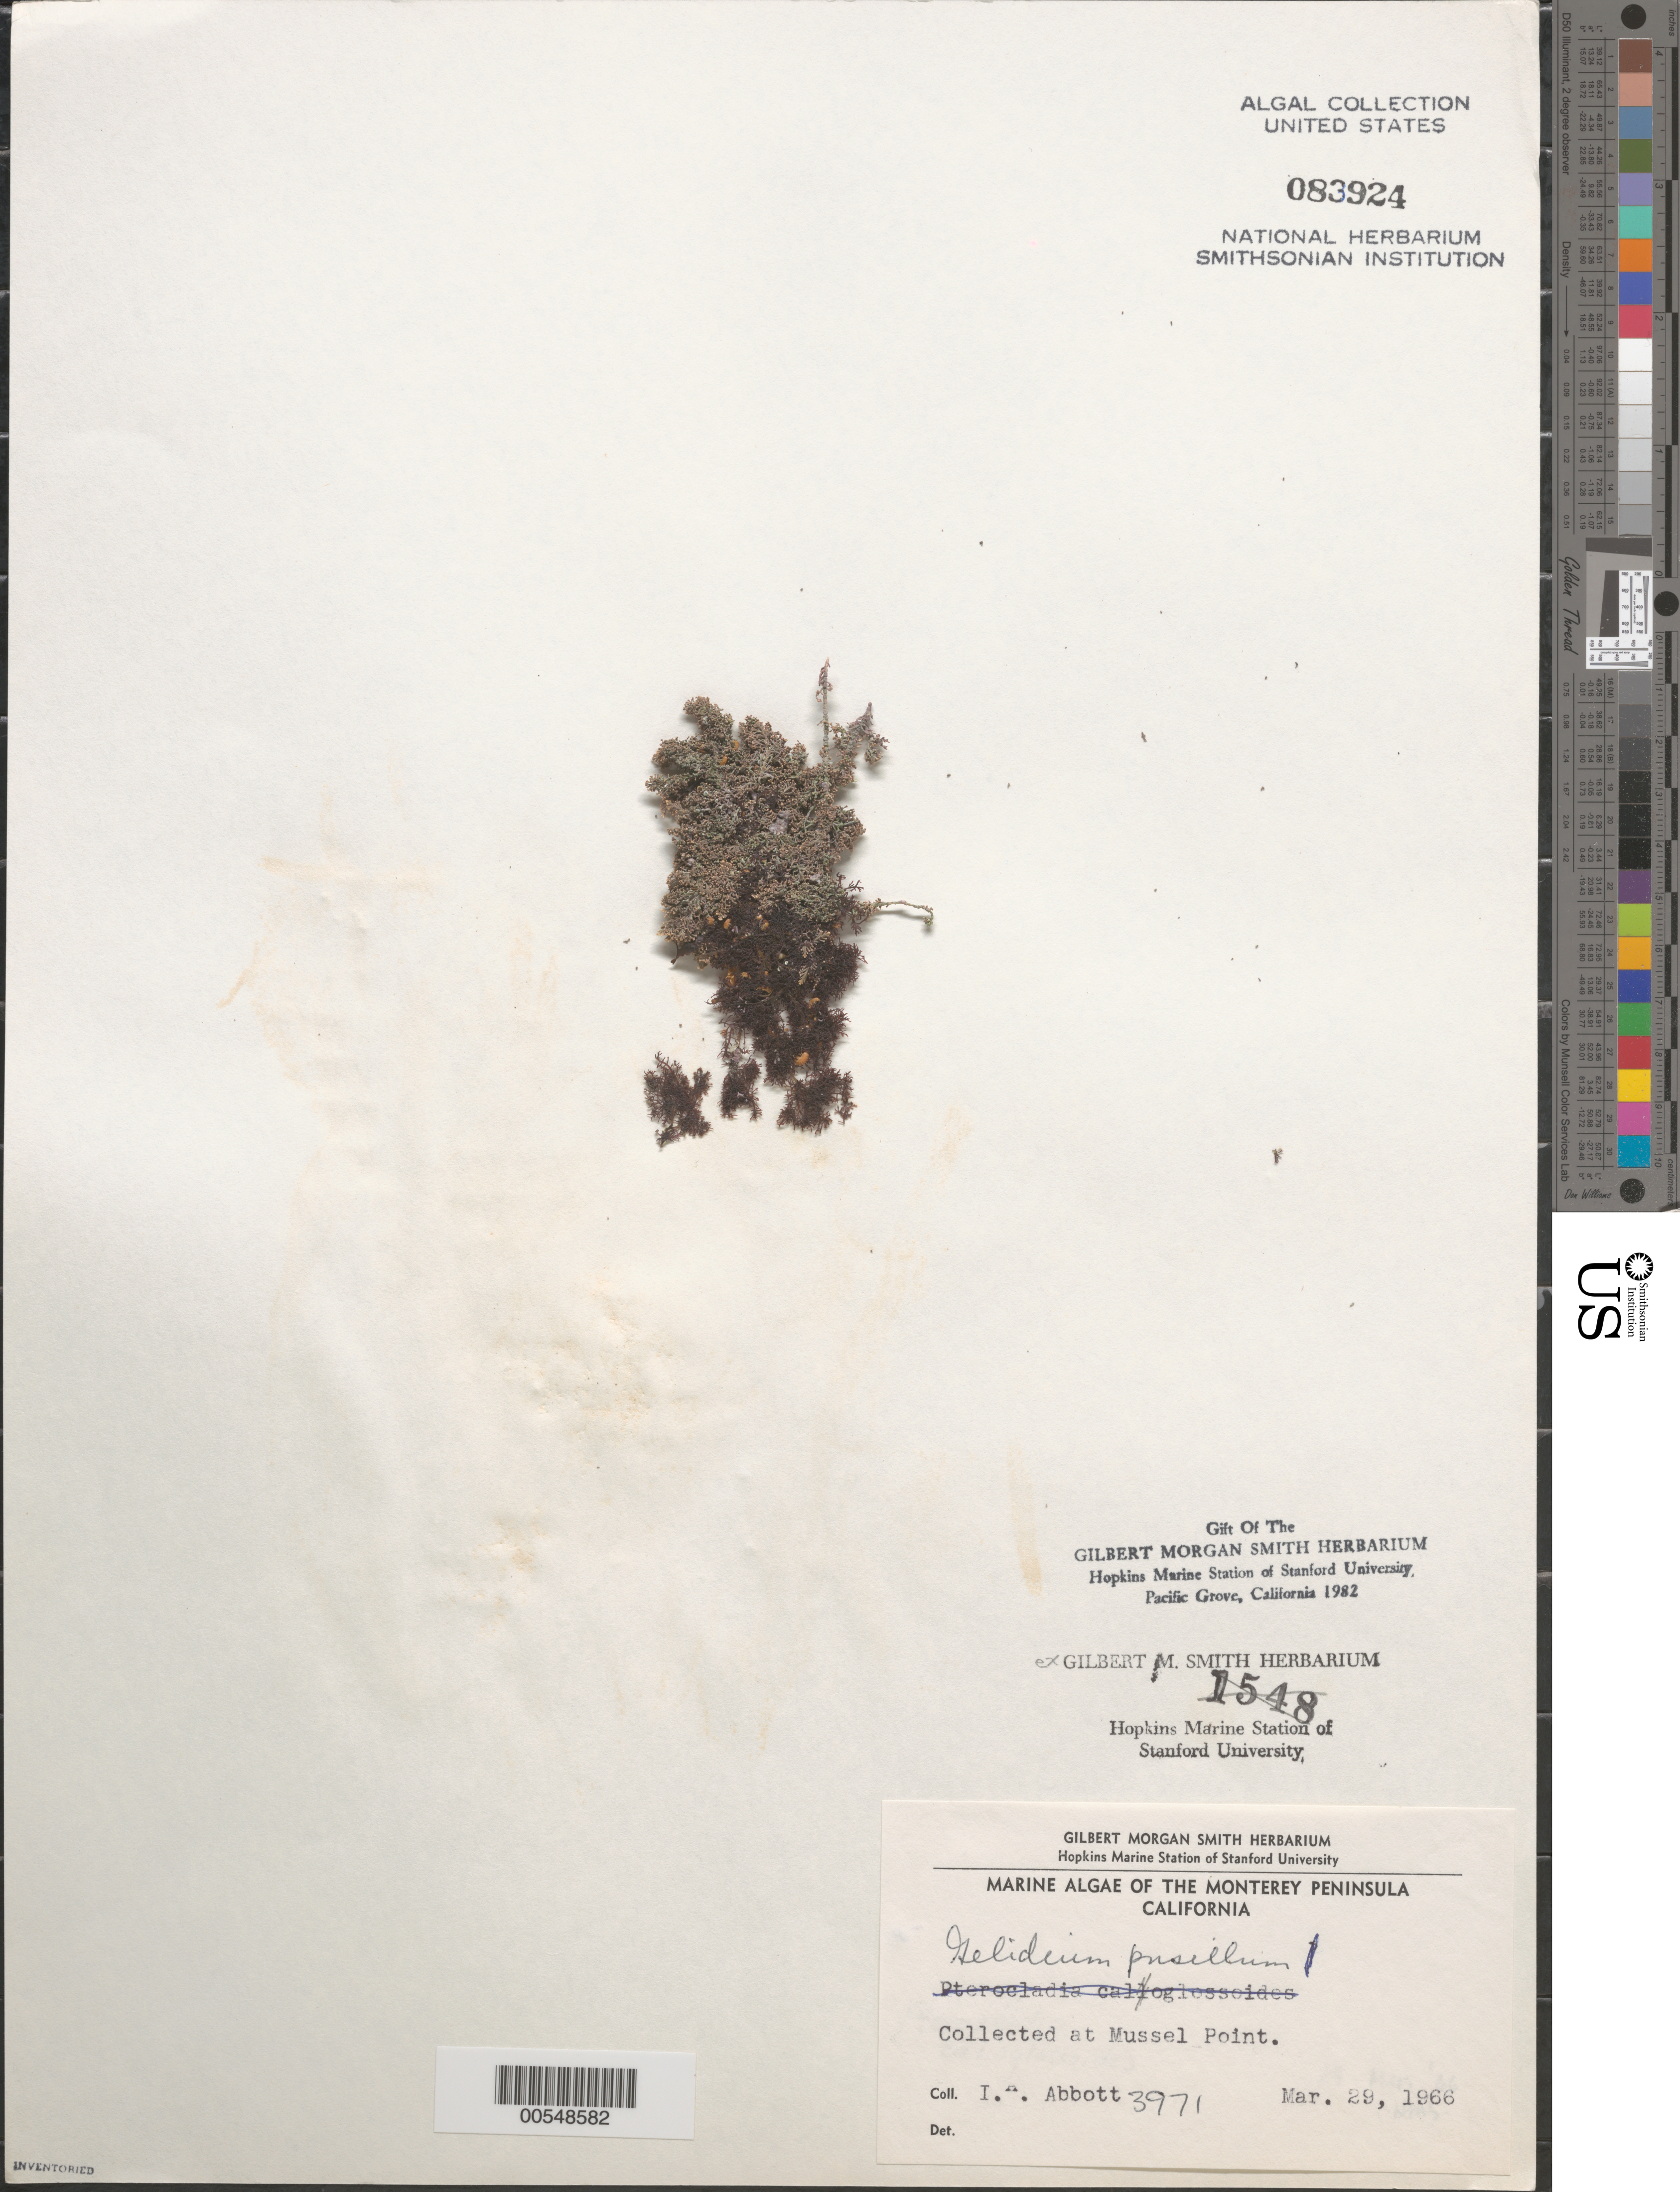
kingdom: Plantae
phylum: Rhodophyta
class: Florideophyceae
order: Gelidiales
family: Gelidiaceae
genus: Gelidium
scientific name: Gelidium pusillum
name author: (Stackh.) Le Jol.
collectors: I. A. Abbott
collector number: IAA 3971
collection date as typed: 29 Mar 1966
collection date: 1966-03-29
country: United States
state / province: California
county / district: Monterey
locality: Mussel Point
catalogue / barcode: US 83924